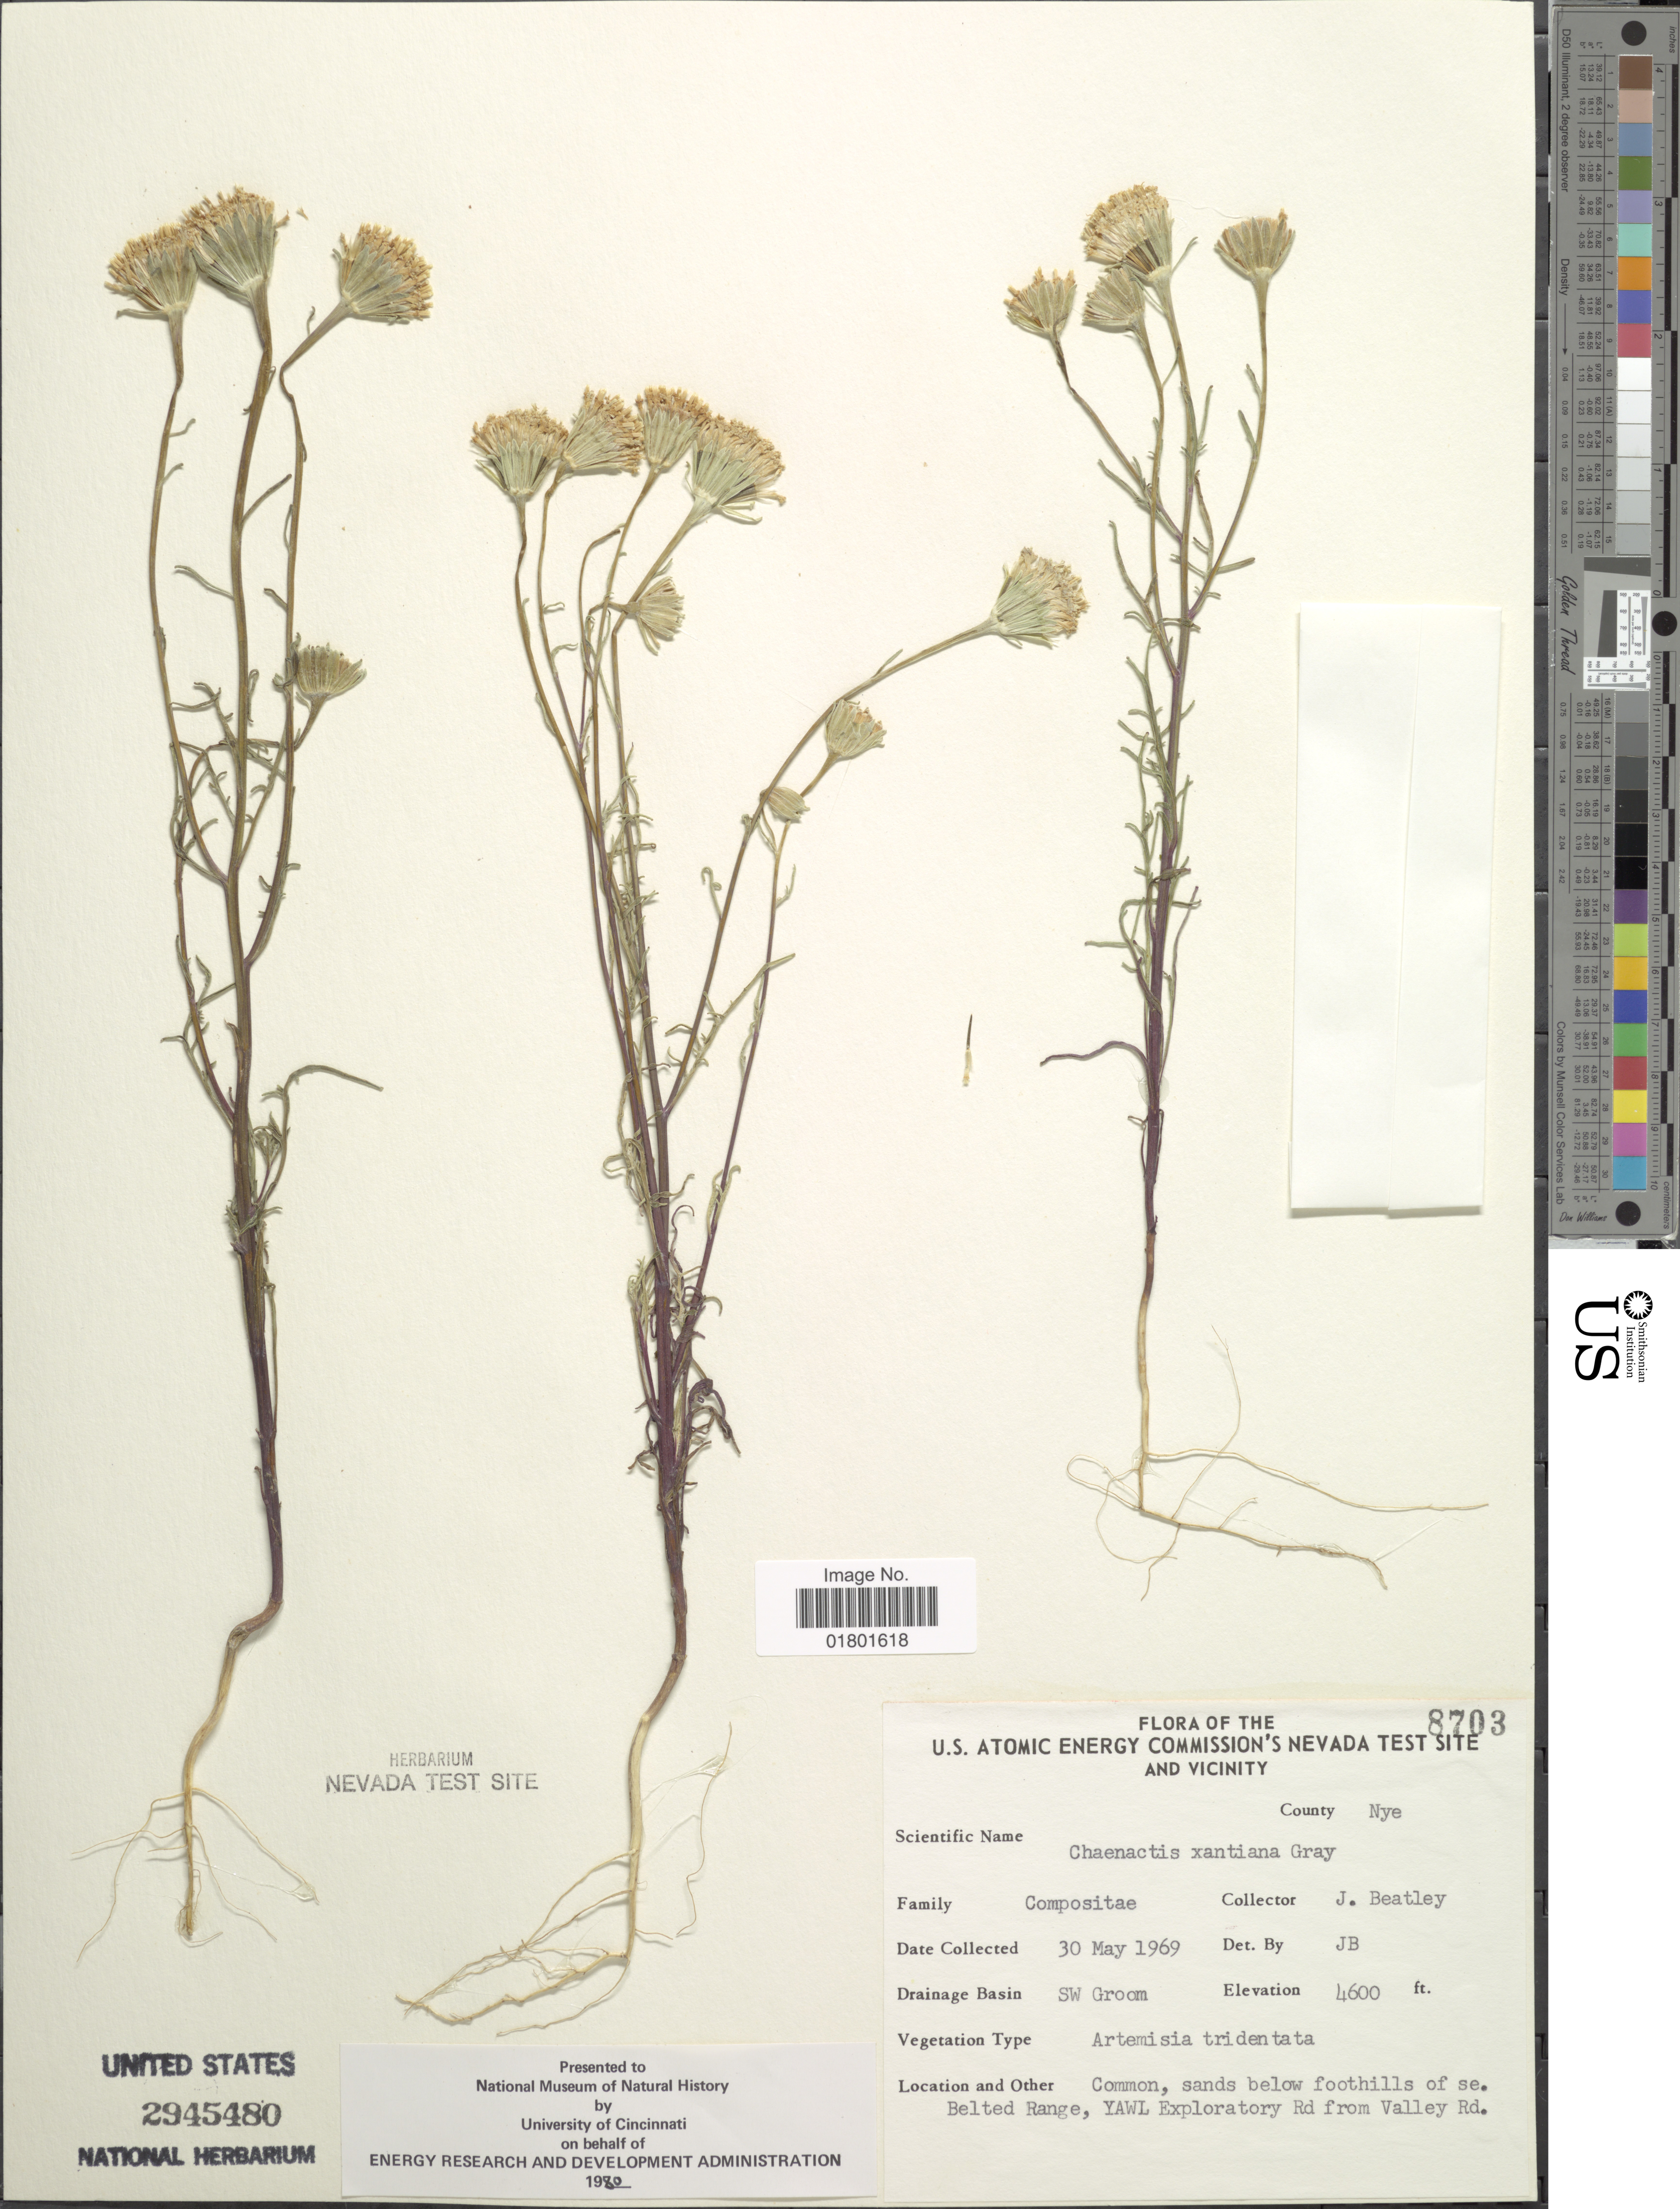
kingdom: Plantae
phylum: Tracheophyta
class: Magnoliopsida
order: Asterales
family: Asteraceae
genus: Chaenactis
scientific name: Chaenactis xantiana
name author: A. Gray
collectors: J. C. Beatley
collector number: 8703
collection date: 1969-05-30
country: United States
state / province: Nevada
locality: U. S. Atomic Energy Commission's Nevada Test Site and vicinity, County Nye, SW Groom, below foothills of se. Belted Range, YAWL Exploratory Rd from Valley Rd.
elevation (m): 1402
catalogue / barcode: US 2945480